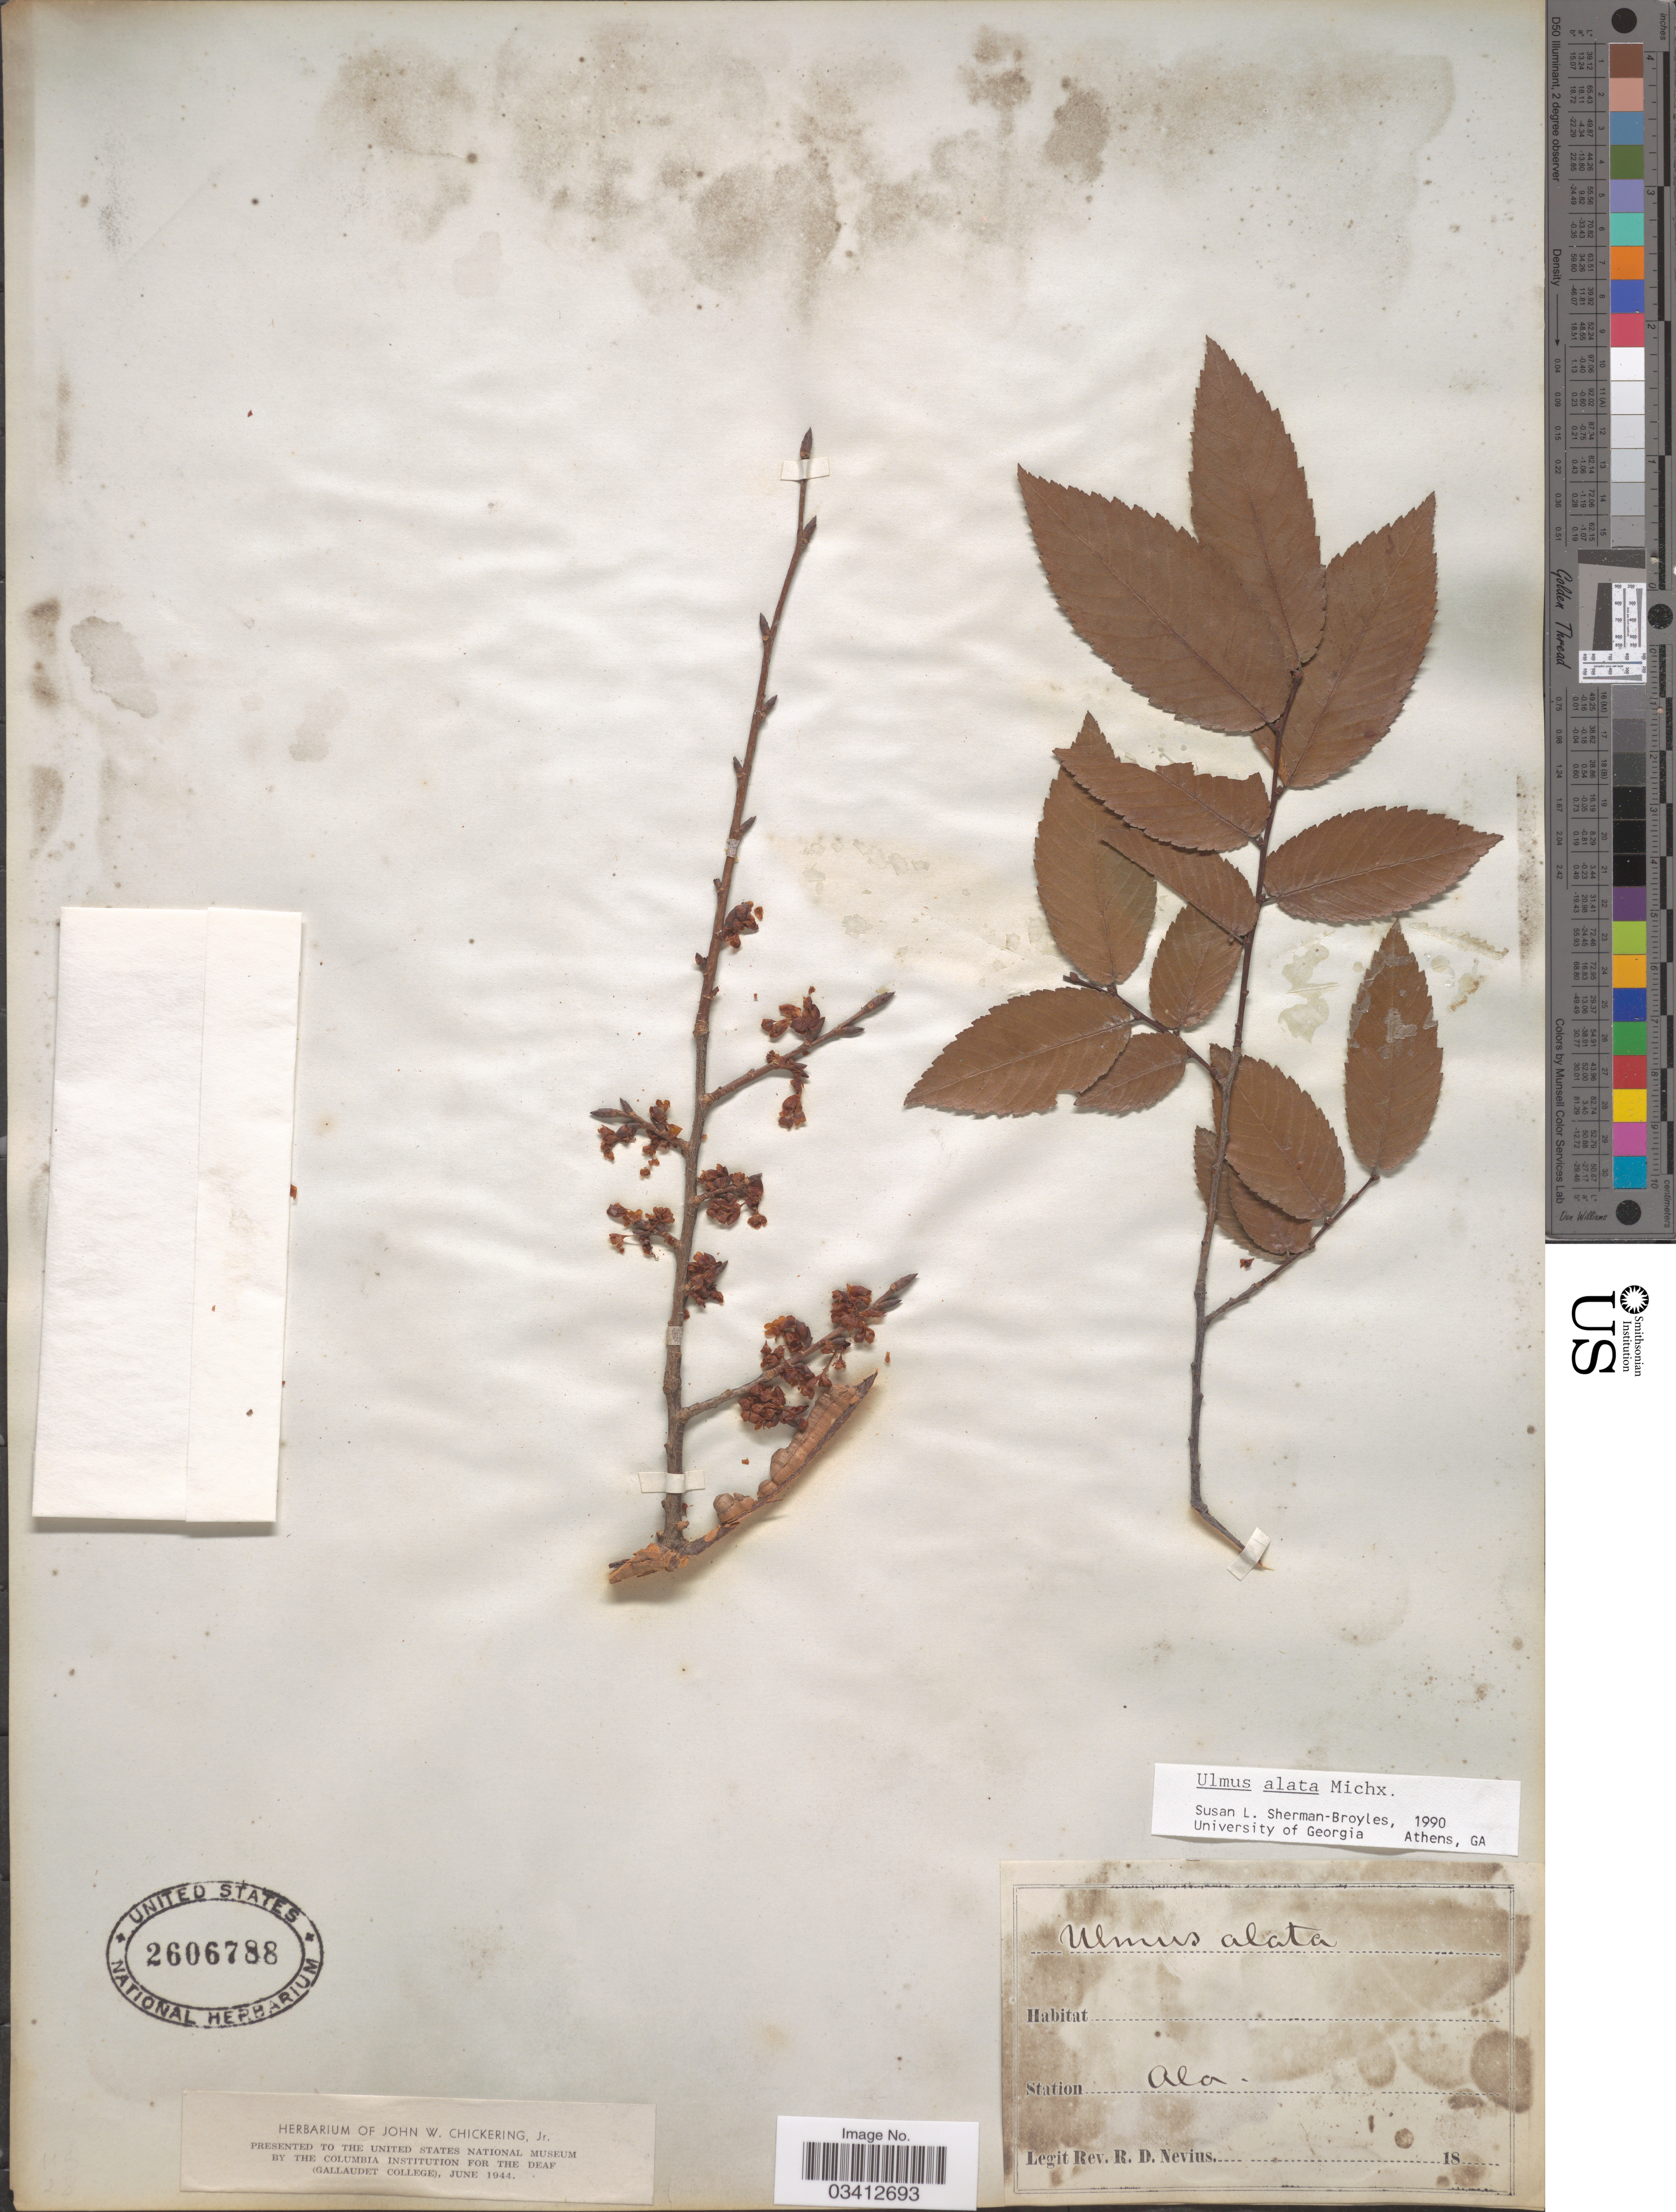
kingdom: Plantae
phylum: Tracheophyta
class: Magnoliopsida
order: Rosales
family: Ulmaceae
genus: Ulmus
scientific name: Ulmus alata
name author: Michx.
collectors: R. Nevius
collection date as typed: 18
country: United States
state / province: Alabama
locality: Station Ala.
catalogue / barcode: US 2606788